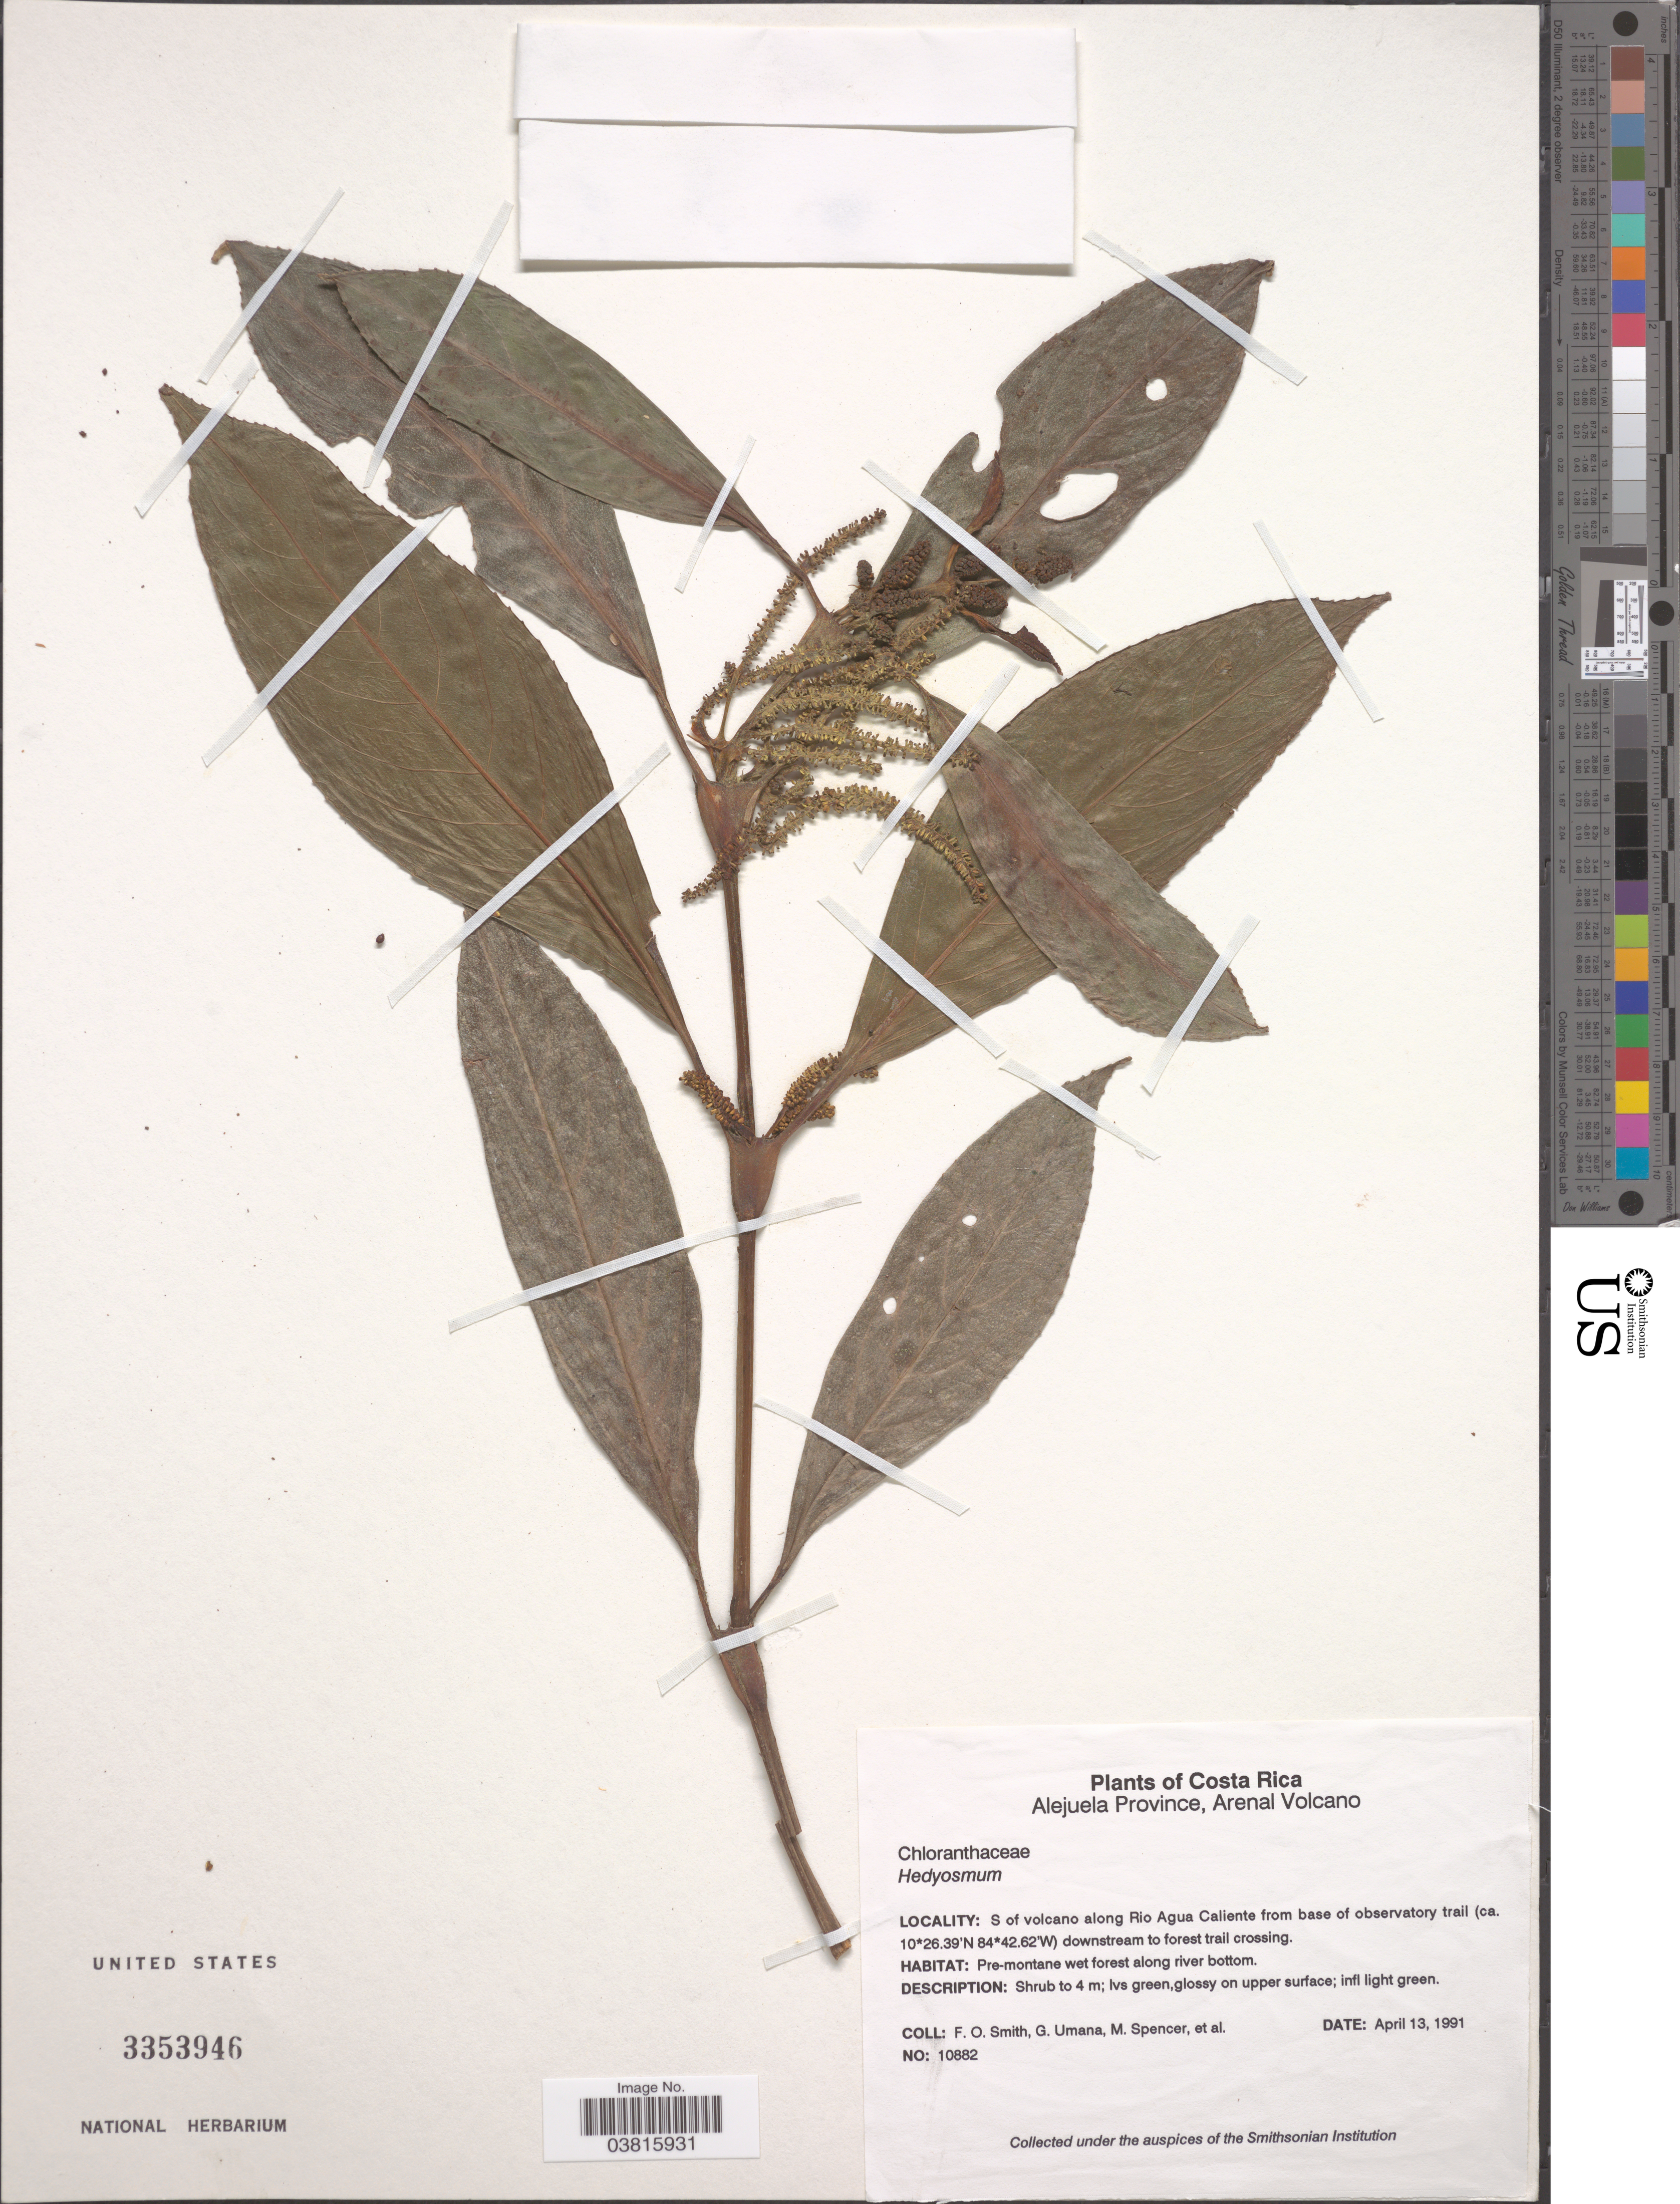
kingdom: Plantae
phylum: Tracheophyta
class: Magnoliopsida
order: Chloranthales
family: Chloranthaceae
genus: Hedyosmum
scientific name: Hedyosmum sp.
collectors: F. Smith, G. Umana, M. Spencer & et al.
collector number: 10882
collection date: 1991-04-13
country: Costa Rica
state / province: Alajuela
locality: Arenal Volcano. S of volcano along Rio Caliente from base of observatory trail downstream to forest trail crossing.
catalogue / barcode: US 3353946